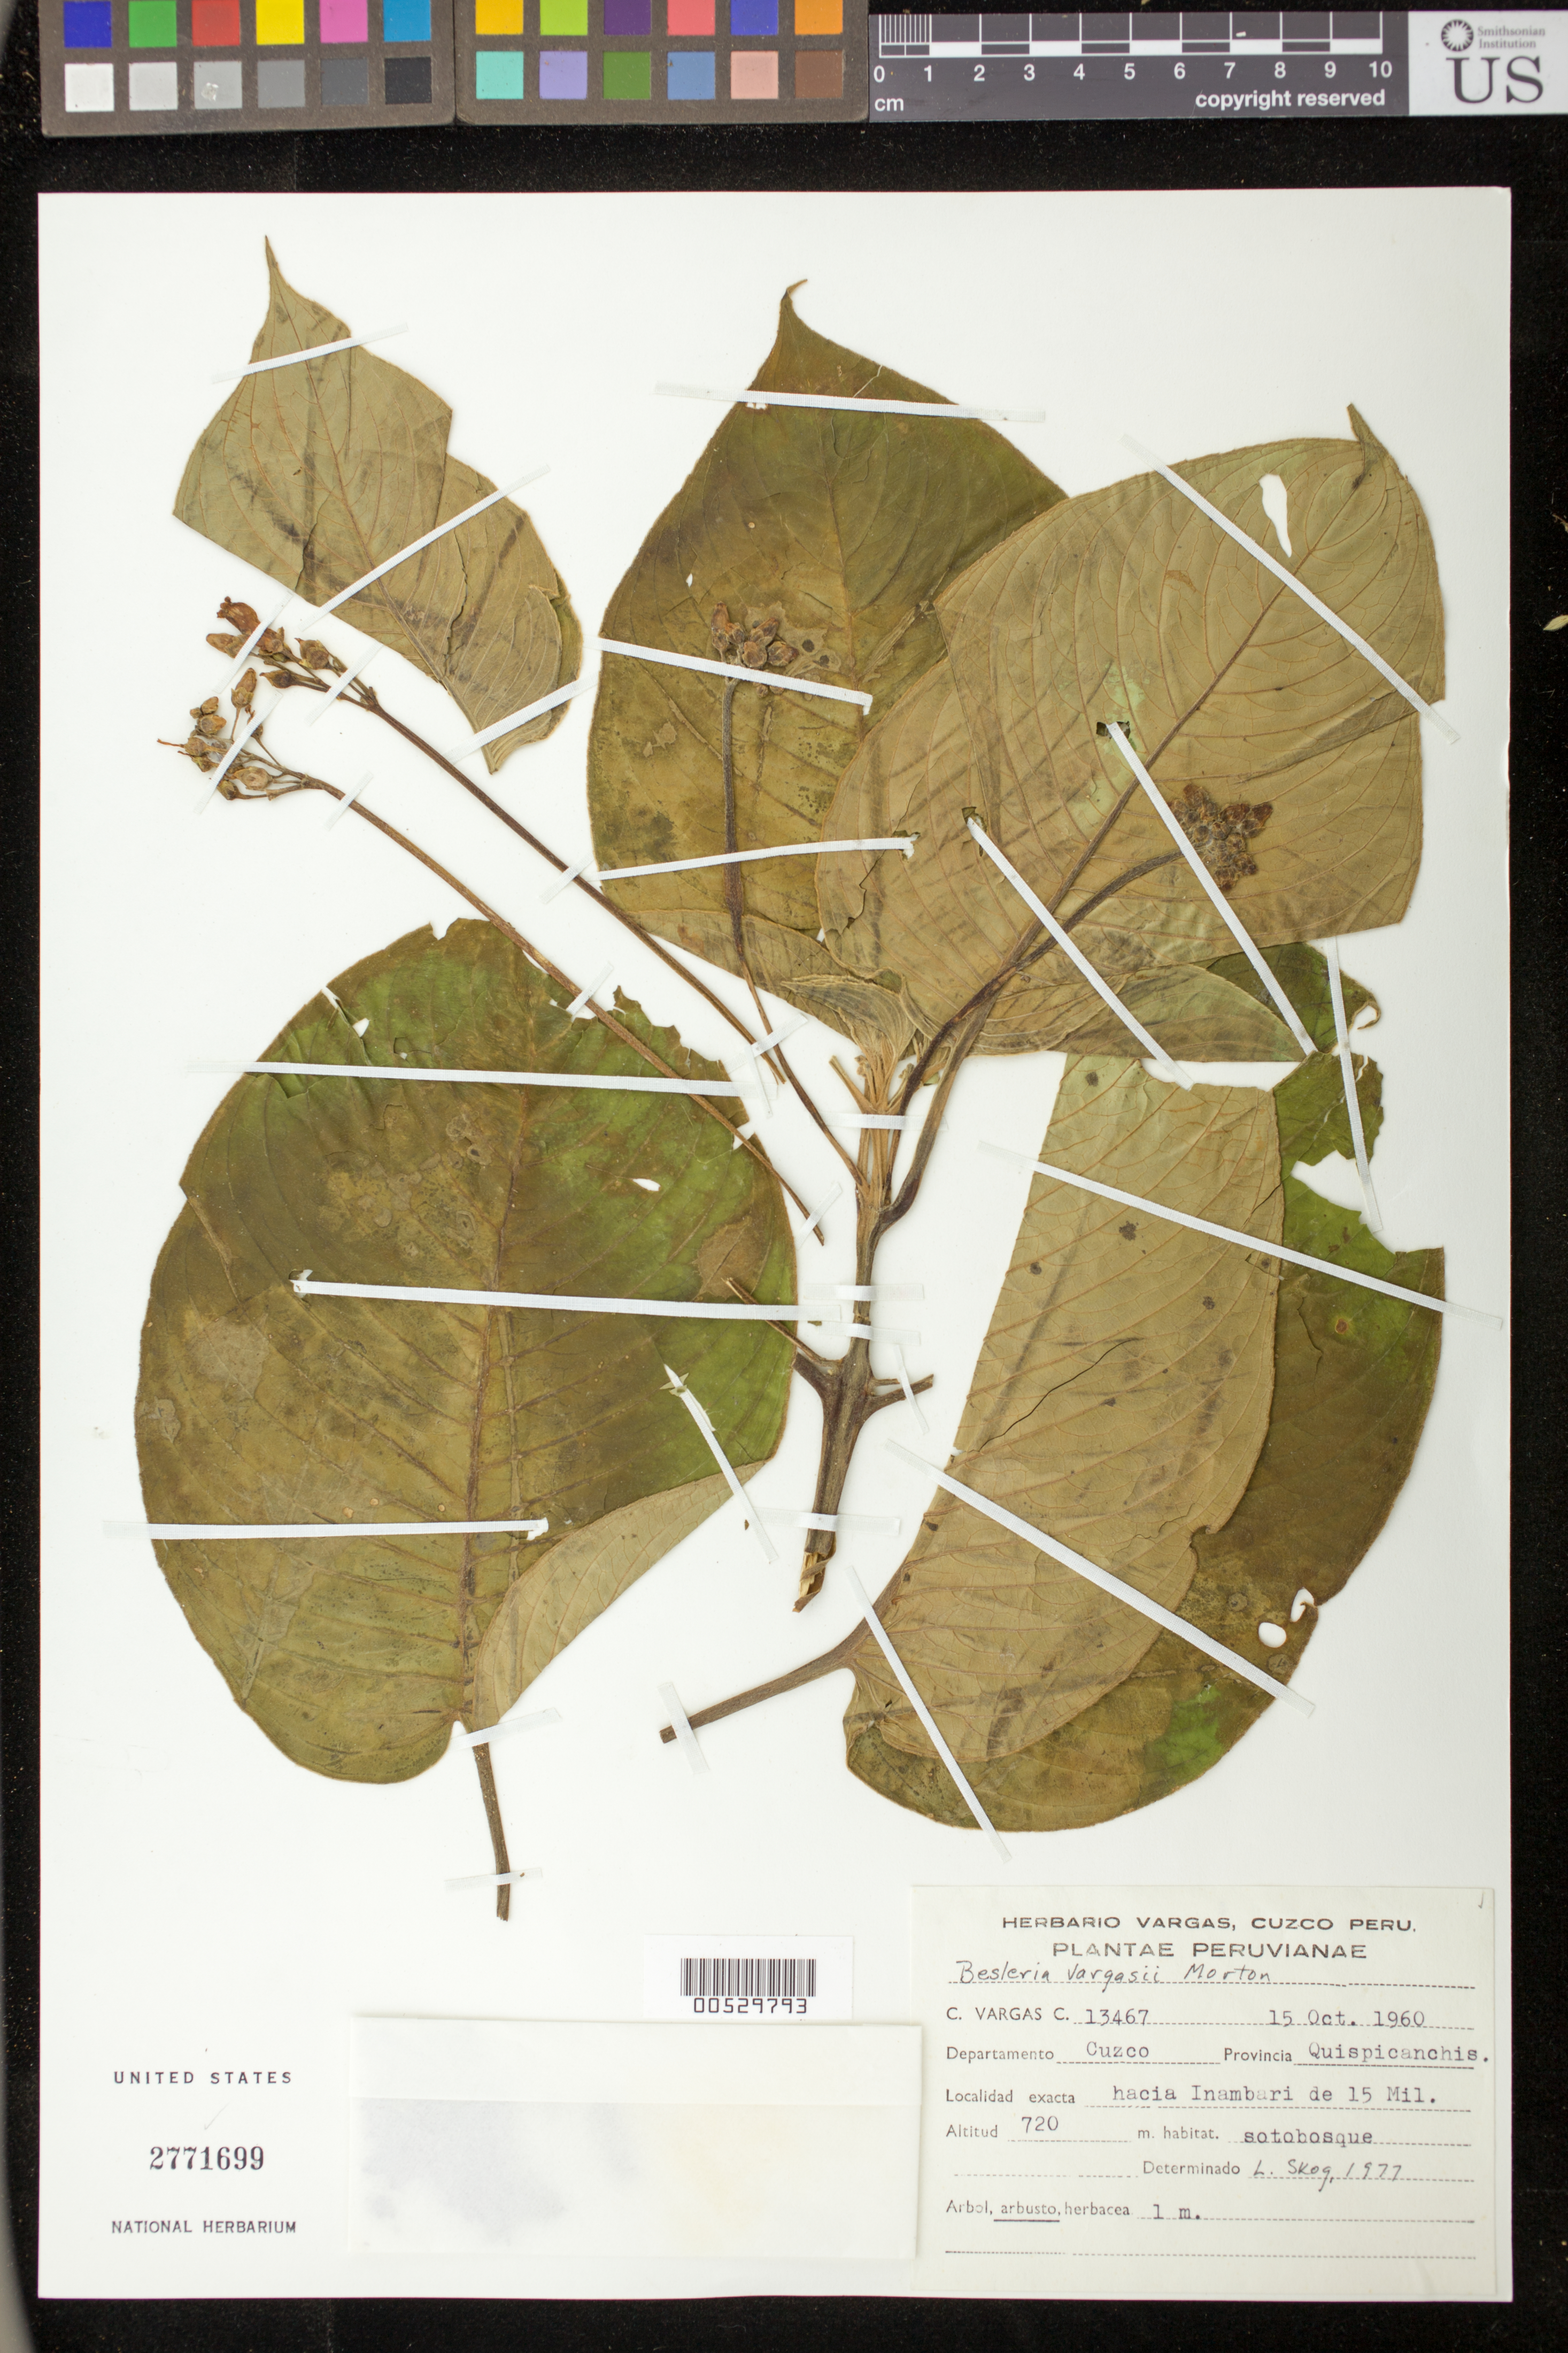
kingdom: Plantae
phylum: Tracheophyta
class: Magnoliopsida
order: Lamiales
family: Gesneriaceae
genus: Besleria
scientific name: Besleria vargasii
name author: C.V. Morton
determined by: Skog, Laurence E.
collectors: C. Vargas C.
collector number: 13467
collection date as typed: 15 Oct 1960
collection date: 1960-10-15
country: Peru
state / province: Cusco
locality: Prov. Quispicanchis, hacia Inambari de 15 Mil.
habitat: Sotobosque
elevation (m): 720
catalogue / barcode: US 2771699